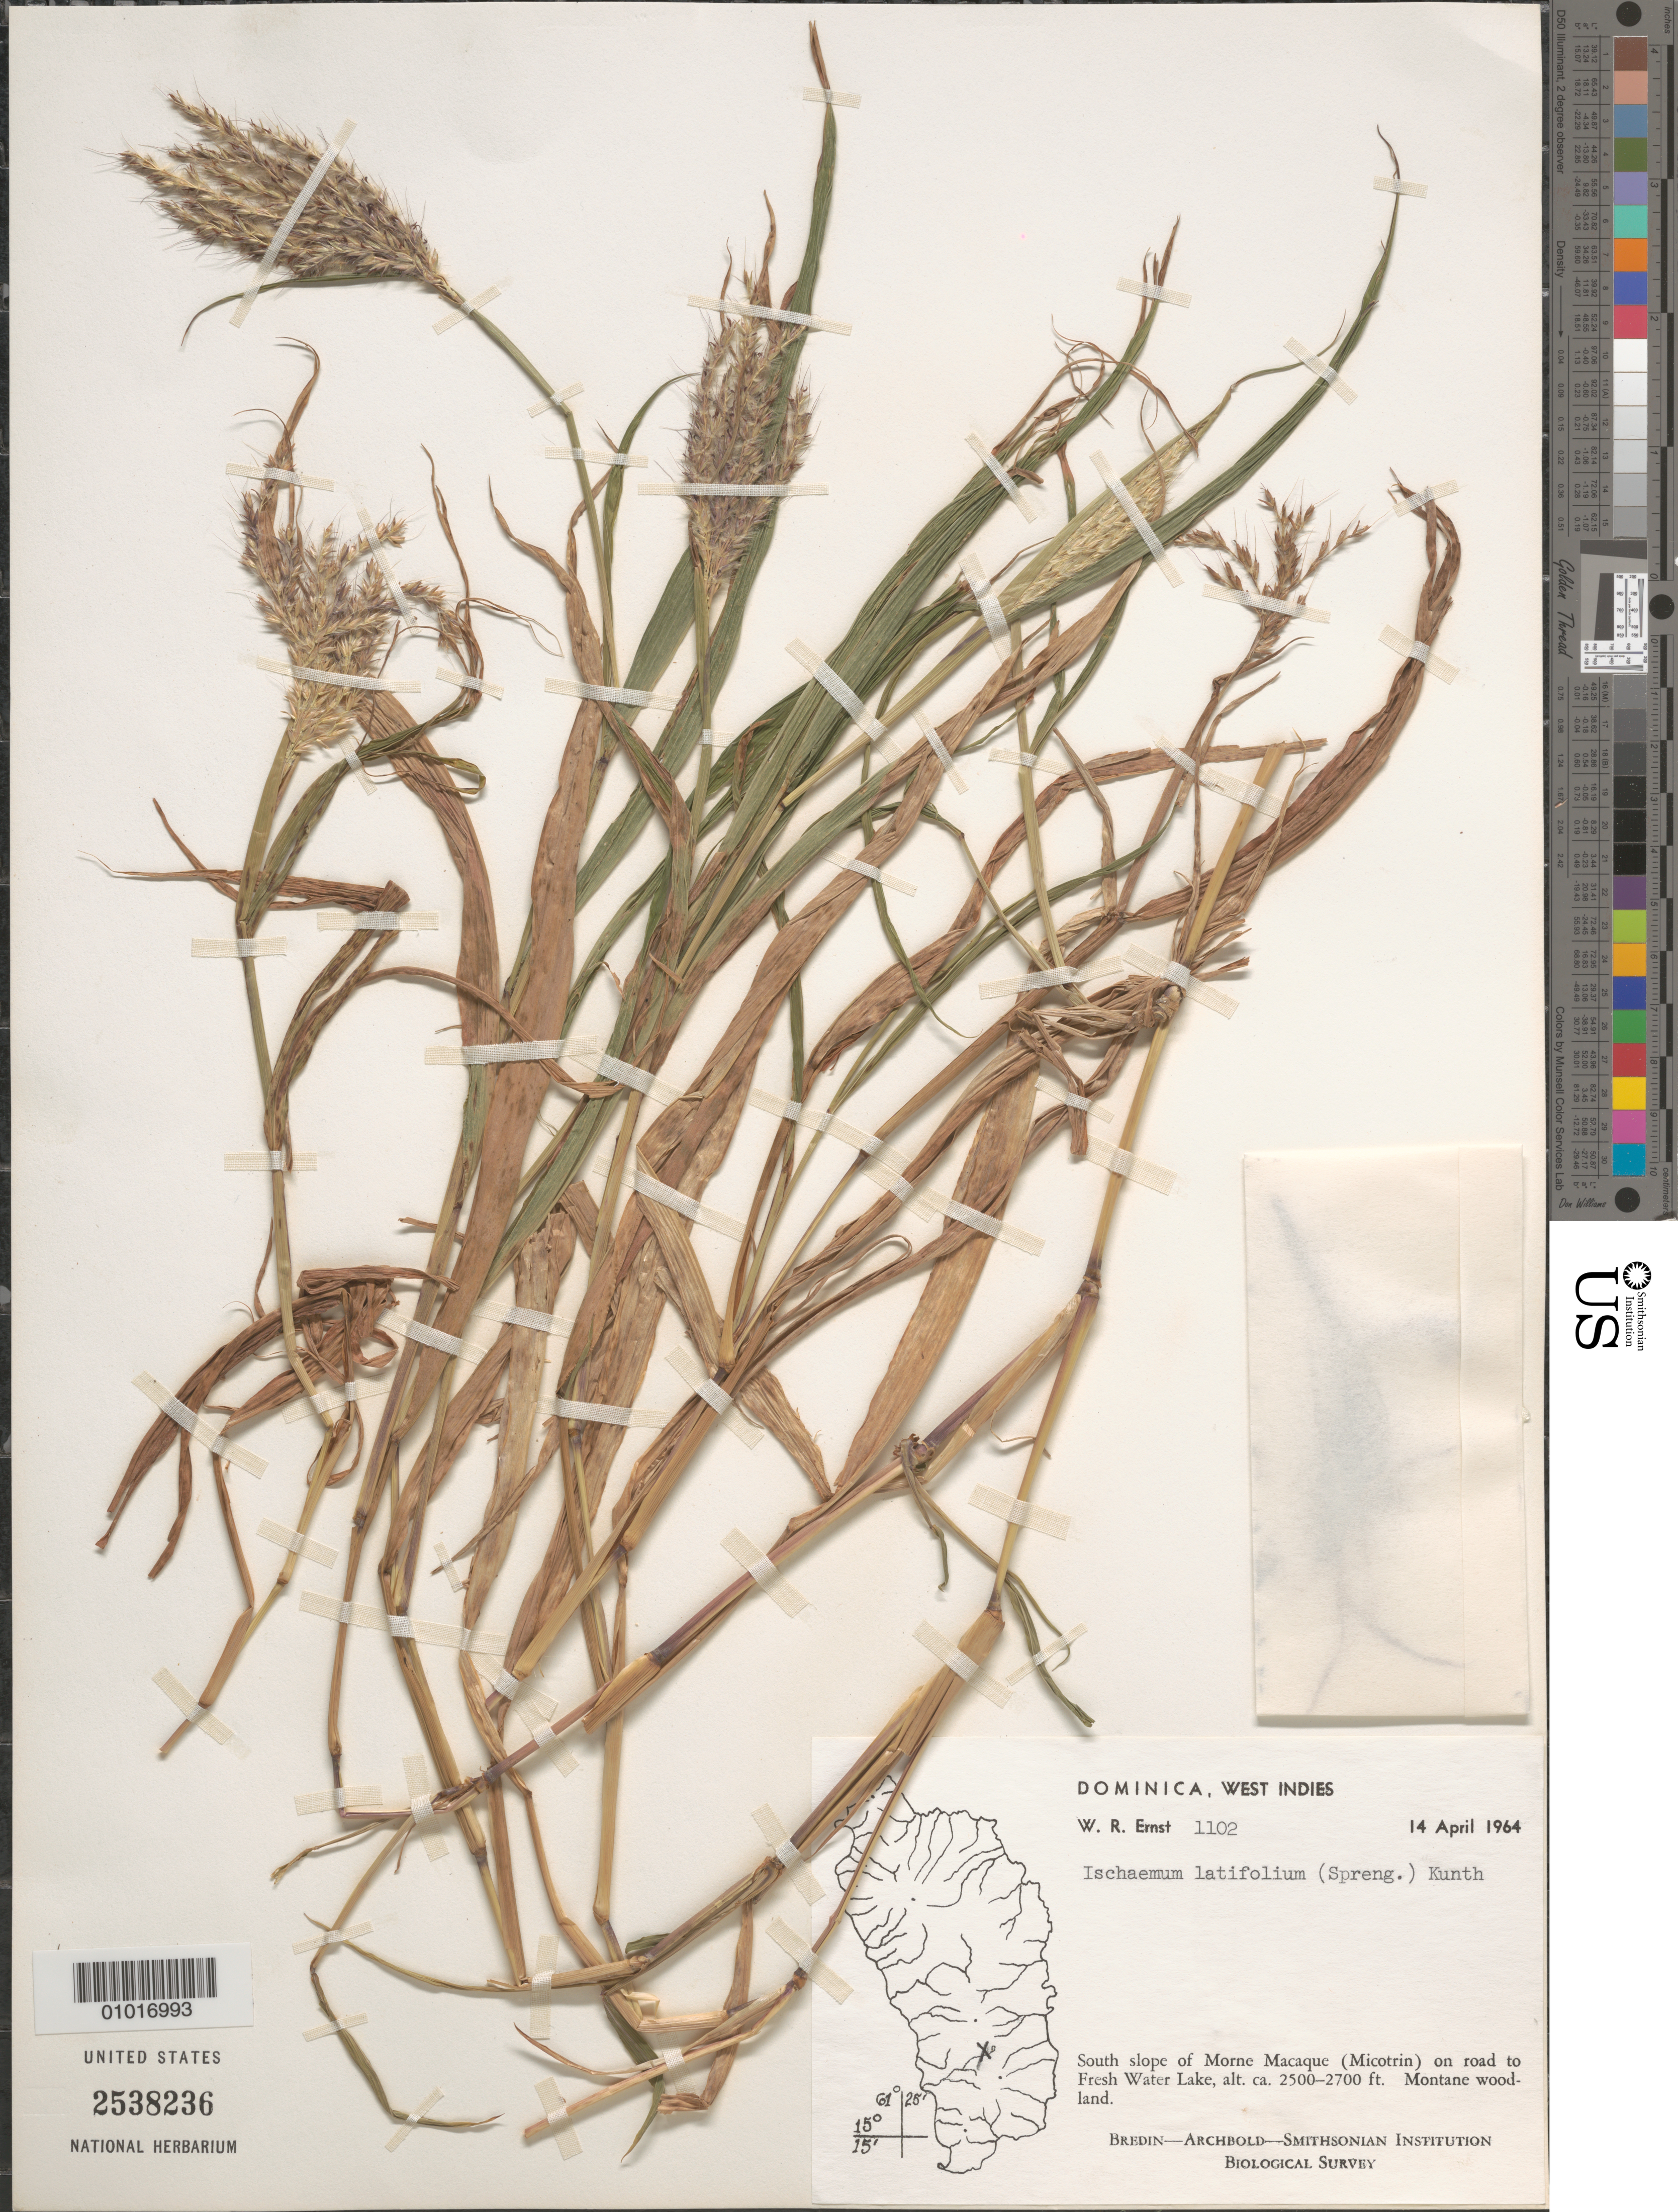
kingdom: Plantae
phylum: Tracheophyta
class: Liliopsida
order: Poales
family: Poaceae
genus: Ischaemum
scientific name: Ischaemum latifolium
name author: (Spreng.) Kunth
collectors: W. R. Ernst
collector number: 1102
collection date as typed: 14 Apr 1964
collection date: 1964-04-14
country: Dominica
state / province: St. David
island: Dominica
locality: South slope of Morne Macaque (Micotrin) on road to Fresh water Lake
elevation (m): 762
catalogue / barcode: US 2538236